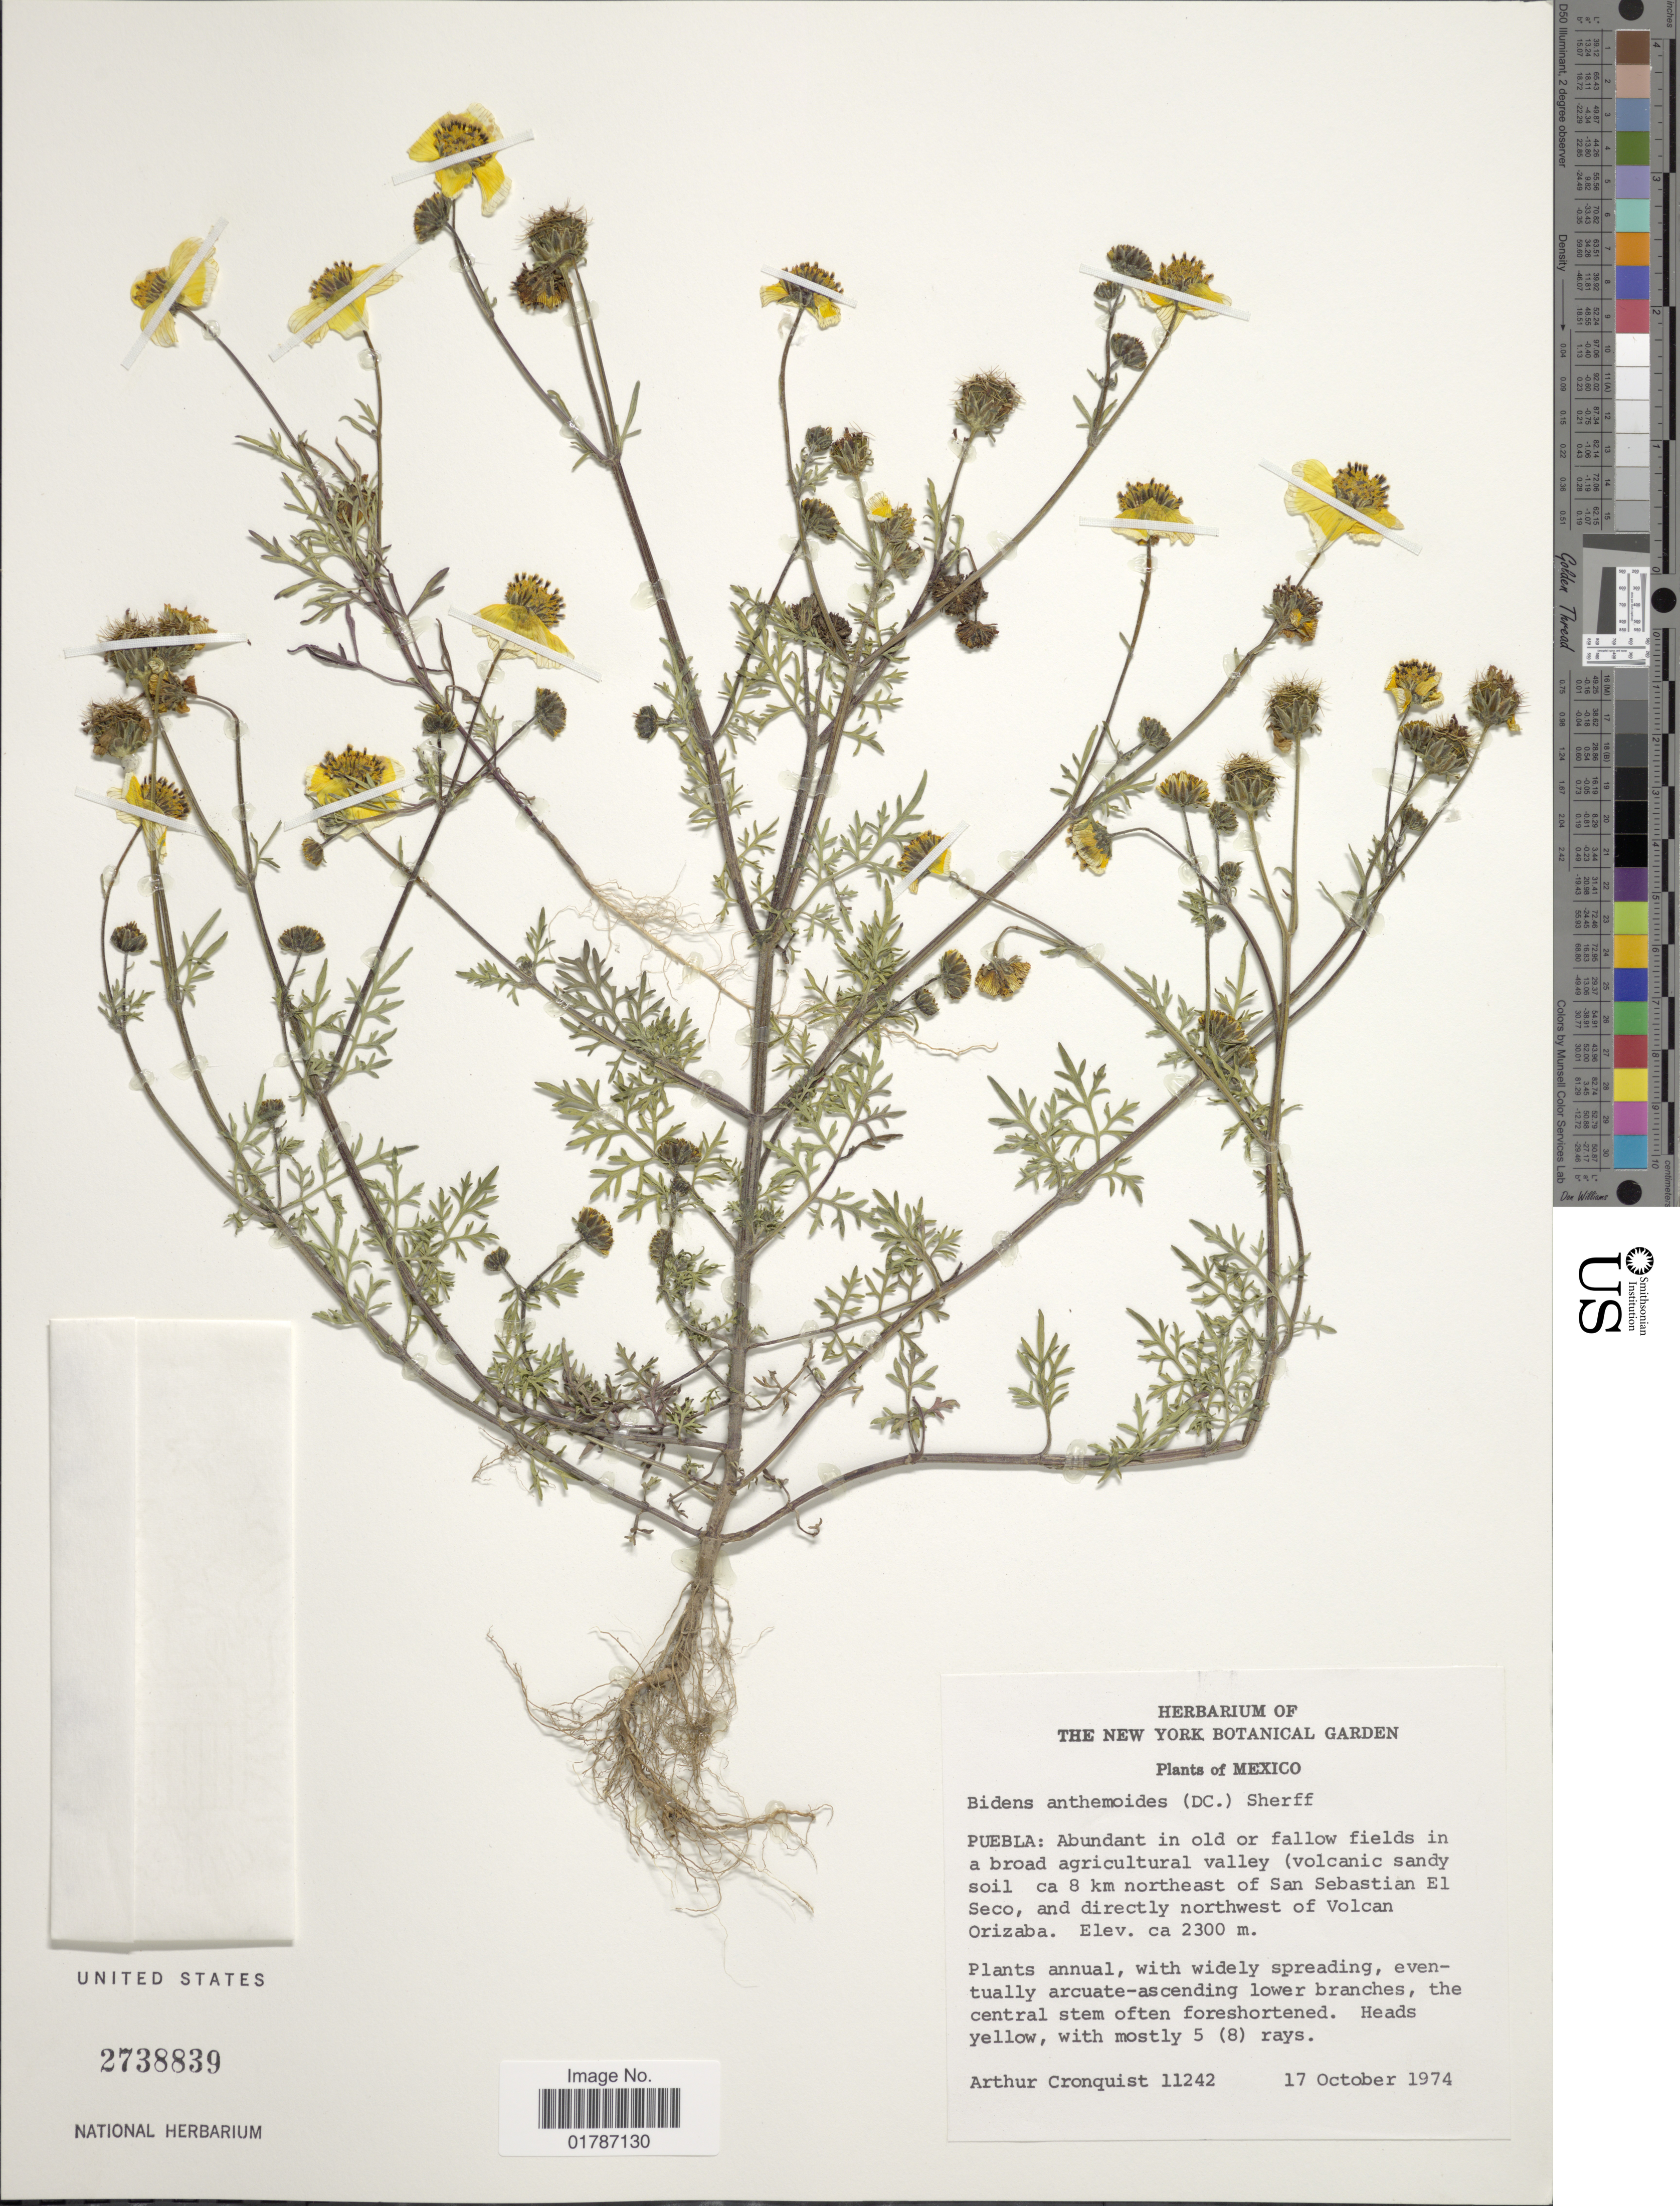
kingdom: Plantae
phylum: Tracheophyta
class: Magnoliopsida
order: Asterales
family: Asteraceae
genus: Bidens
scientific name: Bidens anthemoides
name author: (DC.) Sherff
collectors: A. J. Cronquist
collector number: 11242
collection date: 1974-10-17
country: Mexico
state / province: Puebla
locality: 8 km northeast of San Sebastian El Seco, and directly northwest of Volcan Orizaba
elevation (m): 2300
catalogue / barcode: US 2738839